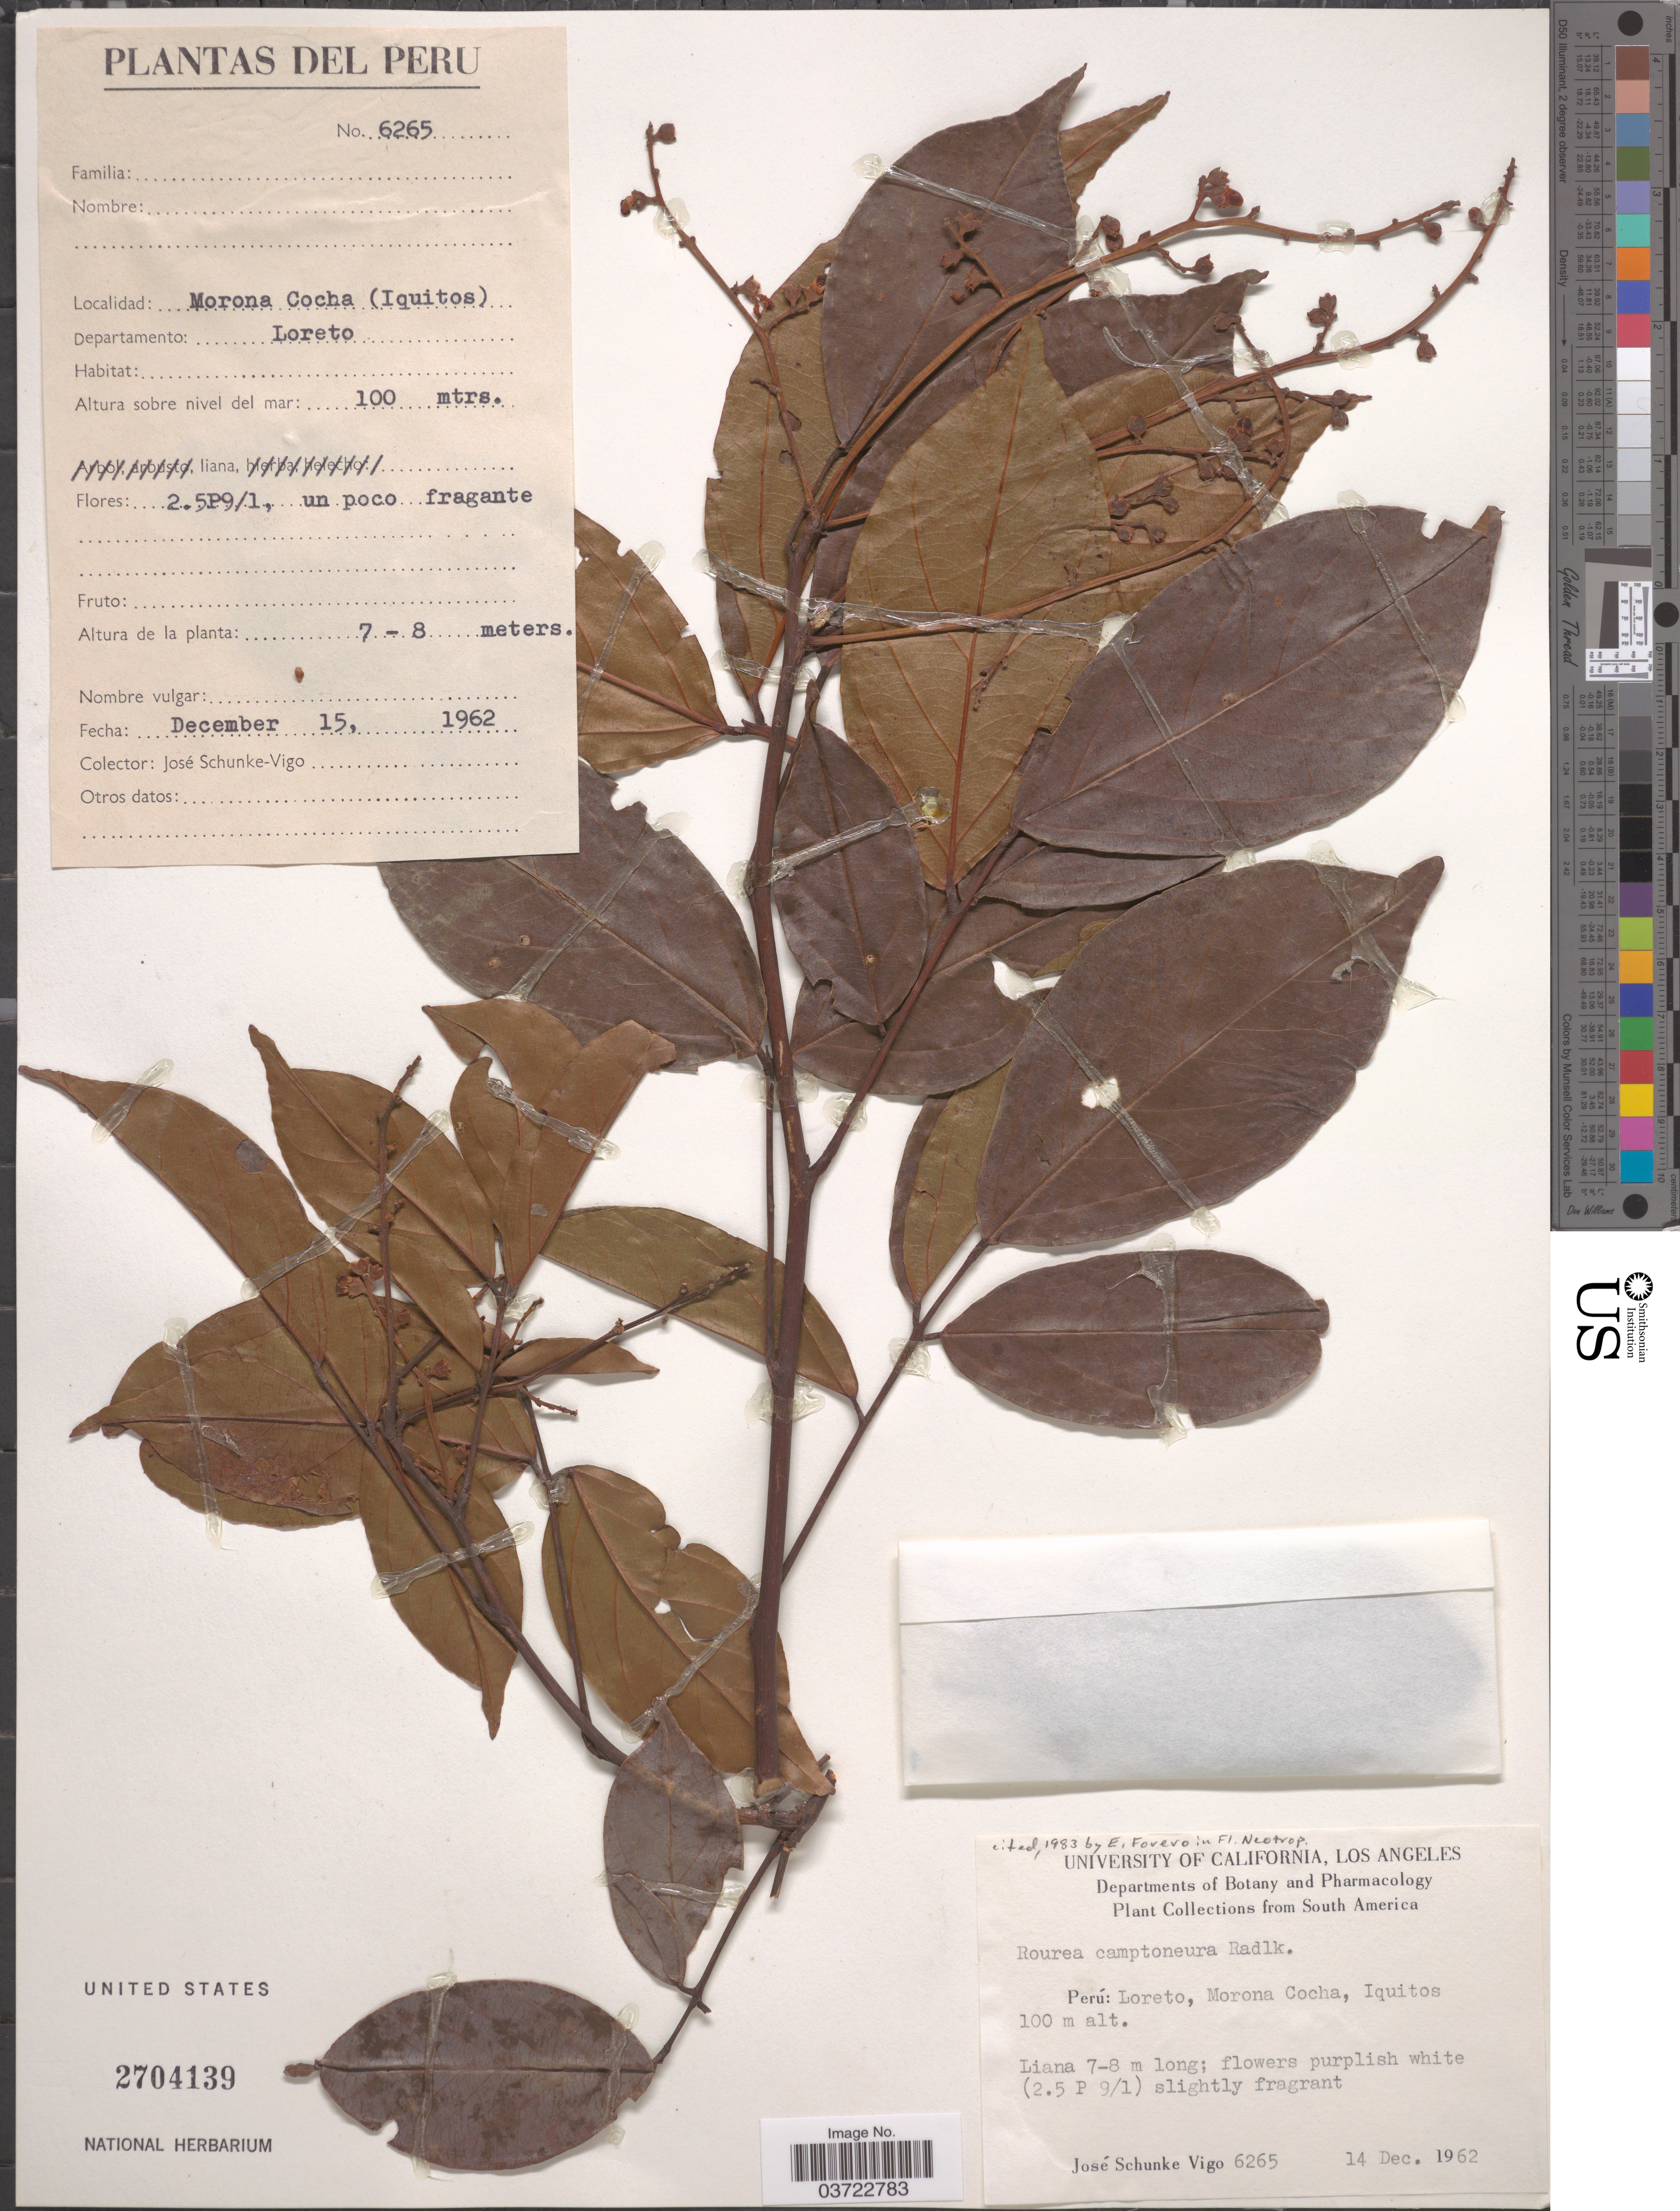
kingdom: Plantae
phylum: Tracheophyta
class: Magnoliopsida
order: Oxalidales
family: Connaraceae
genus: Rourea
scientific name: Rourea camptoneura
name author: Radlk.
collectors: J. Schunke Vigo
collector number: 6265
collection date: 1962-12-14/1962-12-15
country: Peru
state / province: Loreto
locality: Morona Cocha, Iquitos. Departamento: Loreto.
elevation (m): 100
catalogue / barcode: US 2704139